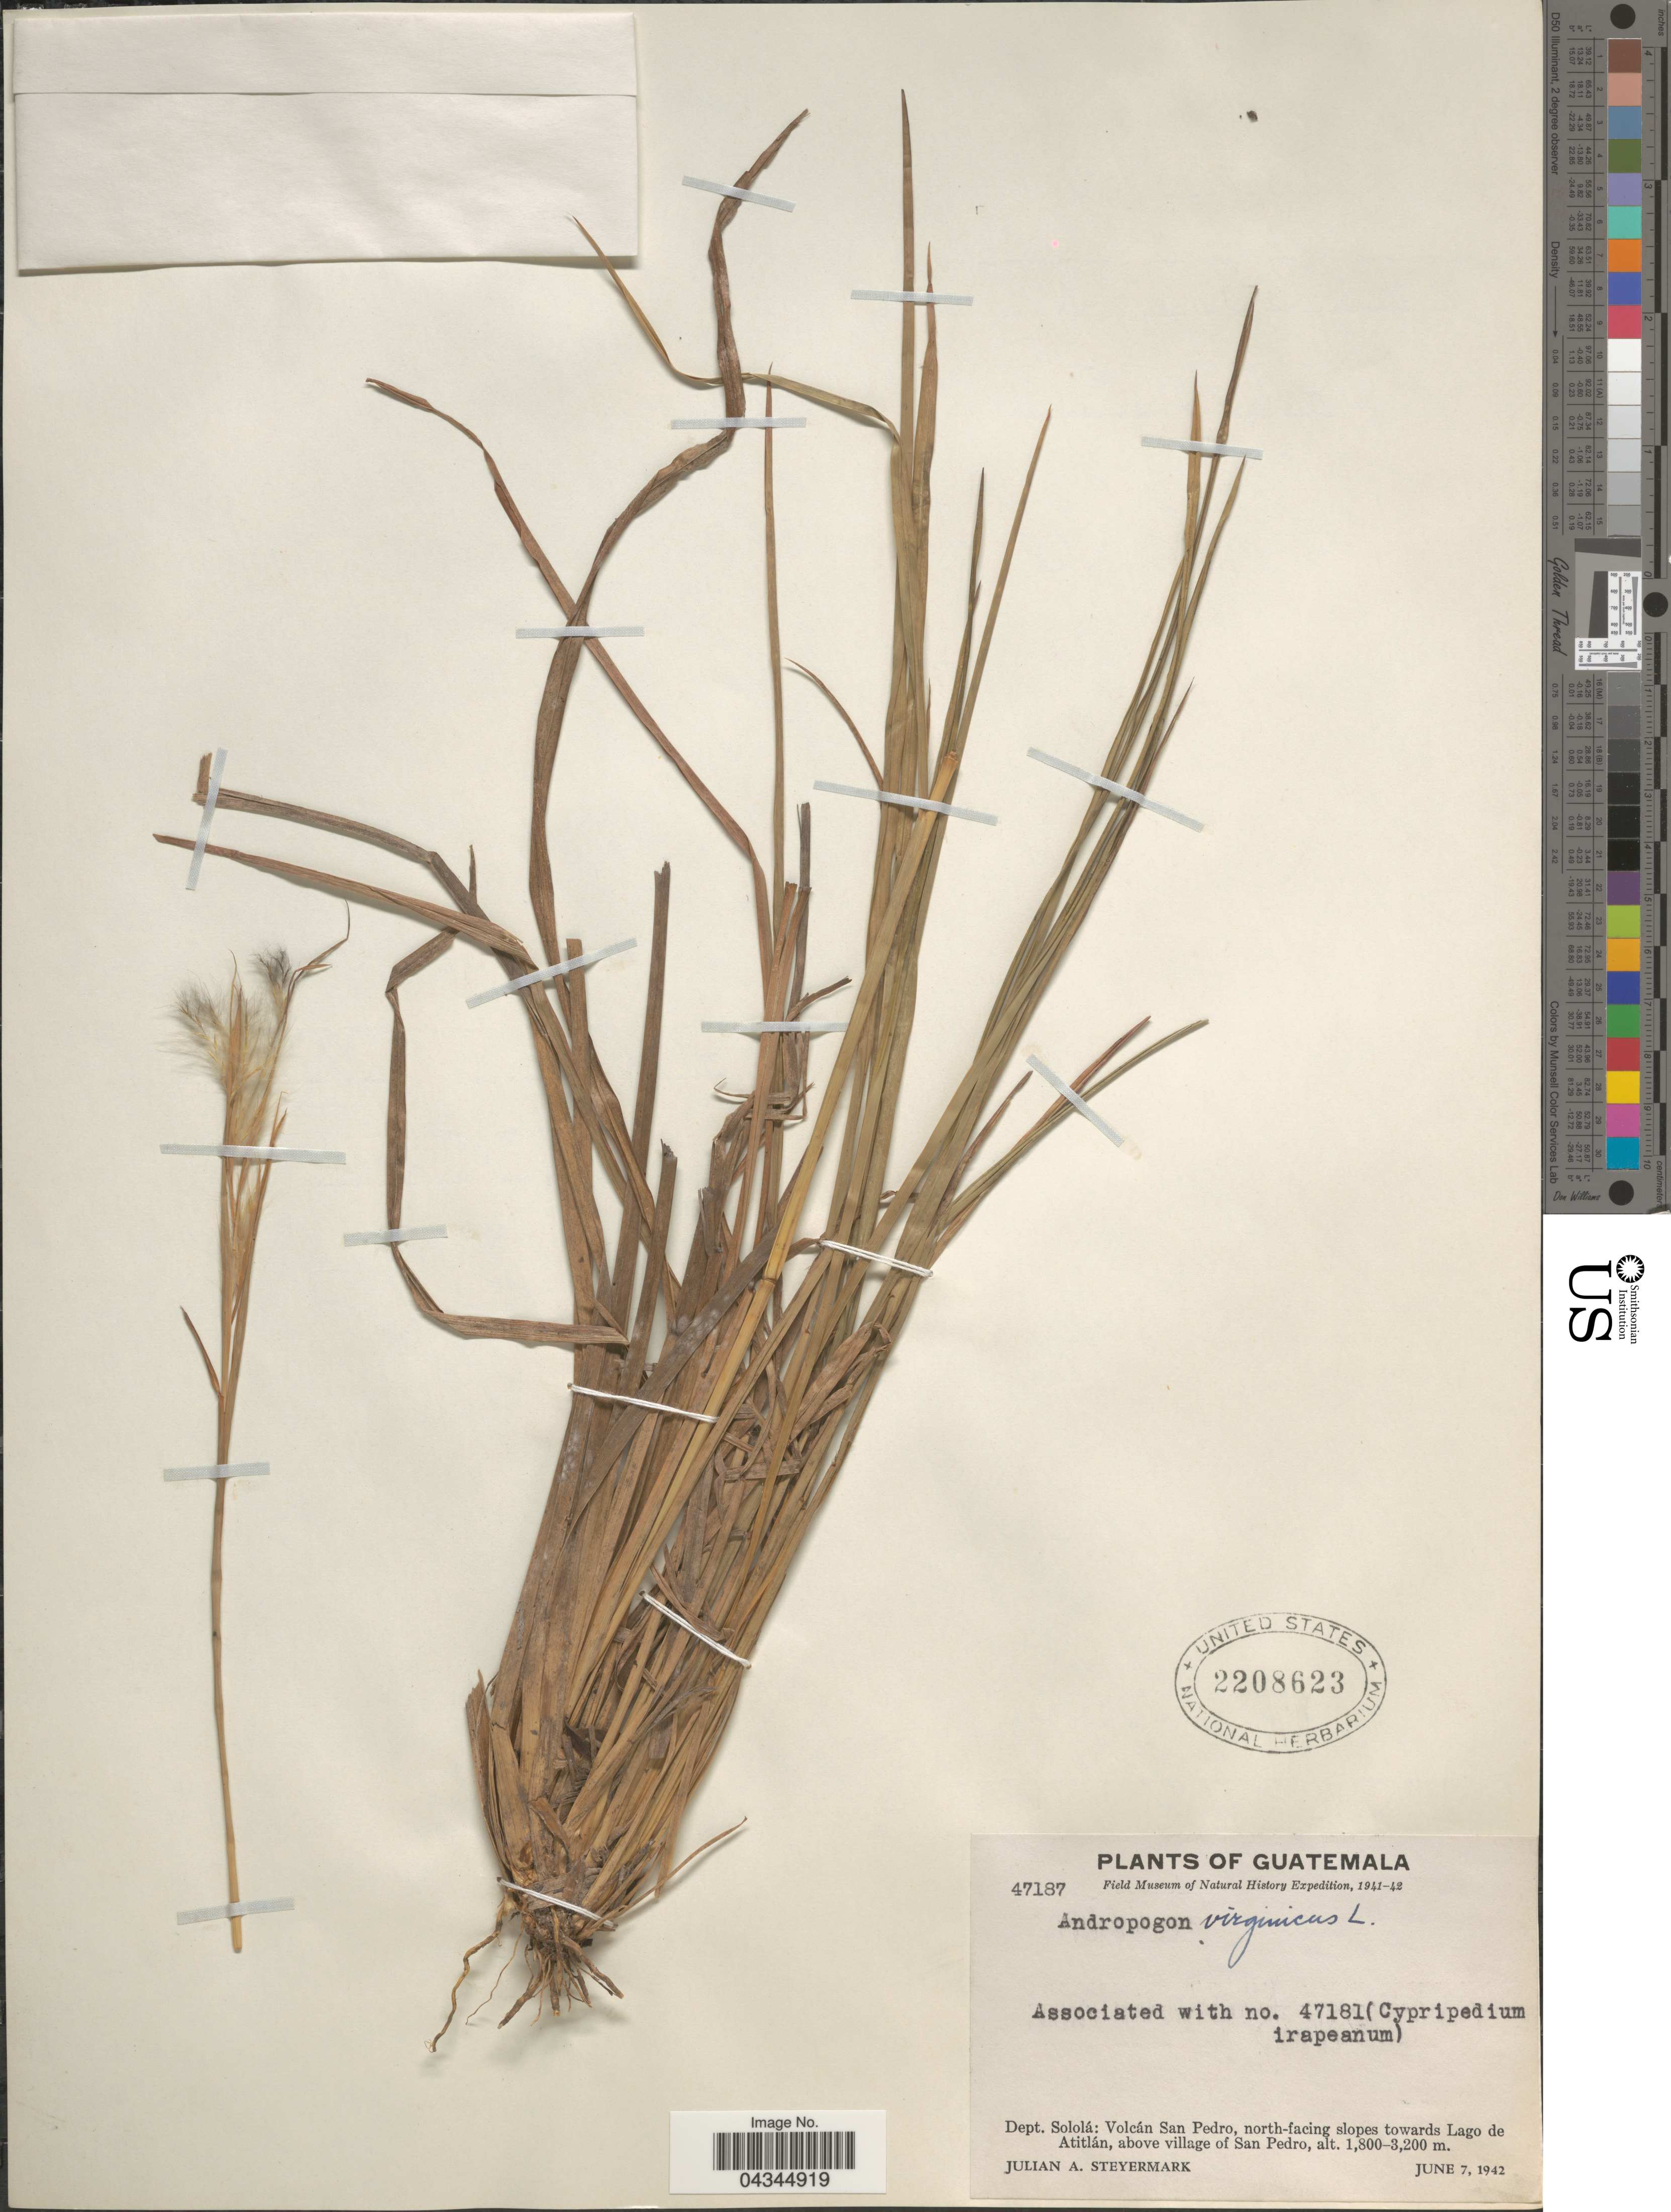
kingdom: Plantae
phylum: Tracheophyta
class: Liliopsida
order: Poales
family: Poaceae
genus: Andropogon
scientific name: Andropogon virginicus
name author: L.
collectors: J. Steyermark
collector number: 47187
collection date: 1942-06-07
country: Guatemala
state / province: Solola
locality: Field Museum of Natural History Expedition, 1941-42. Dept. Sololá: Volcán San Pedro, north-facing slopes towards Lago de Atitlán, above village of San Pedro.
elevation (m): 1800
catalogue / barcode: US 2208623